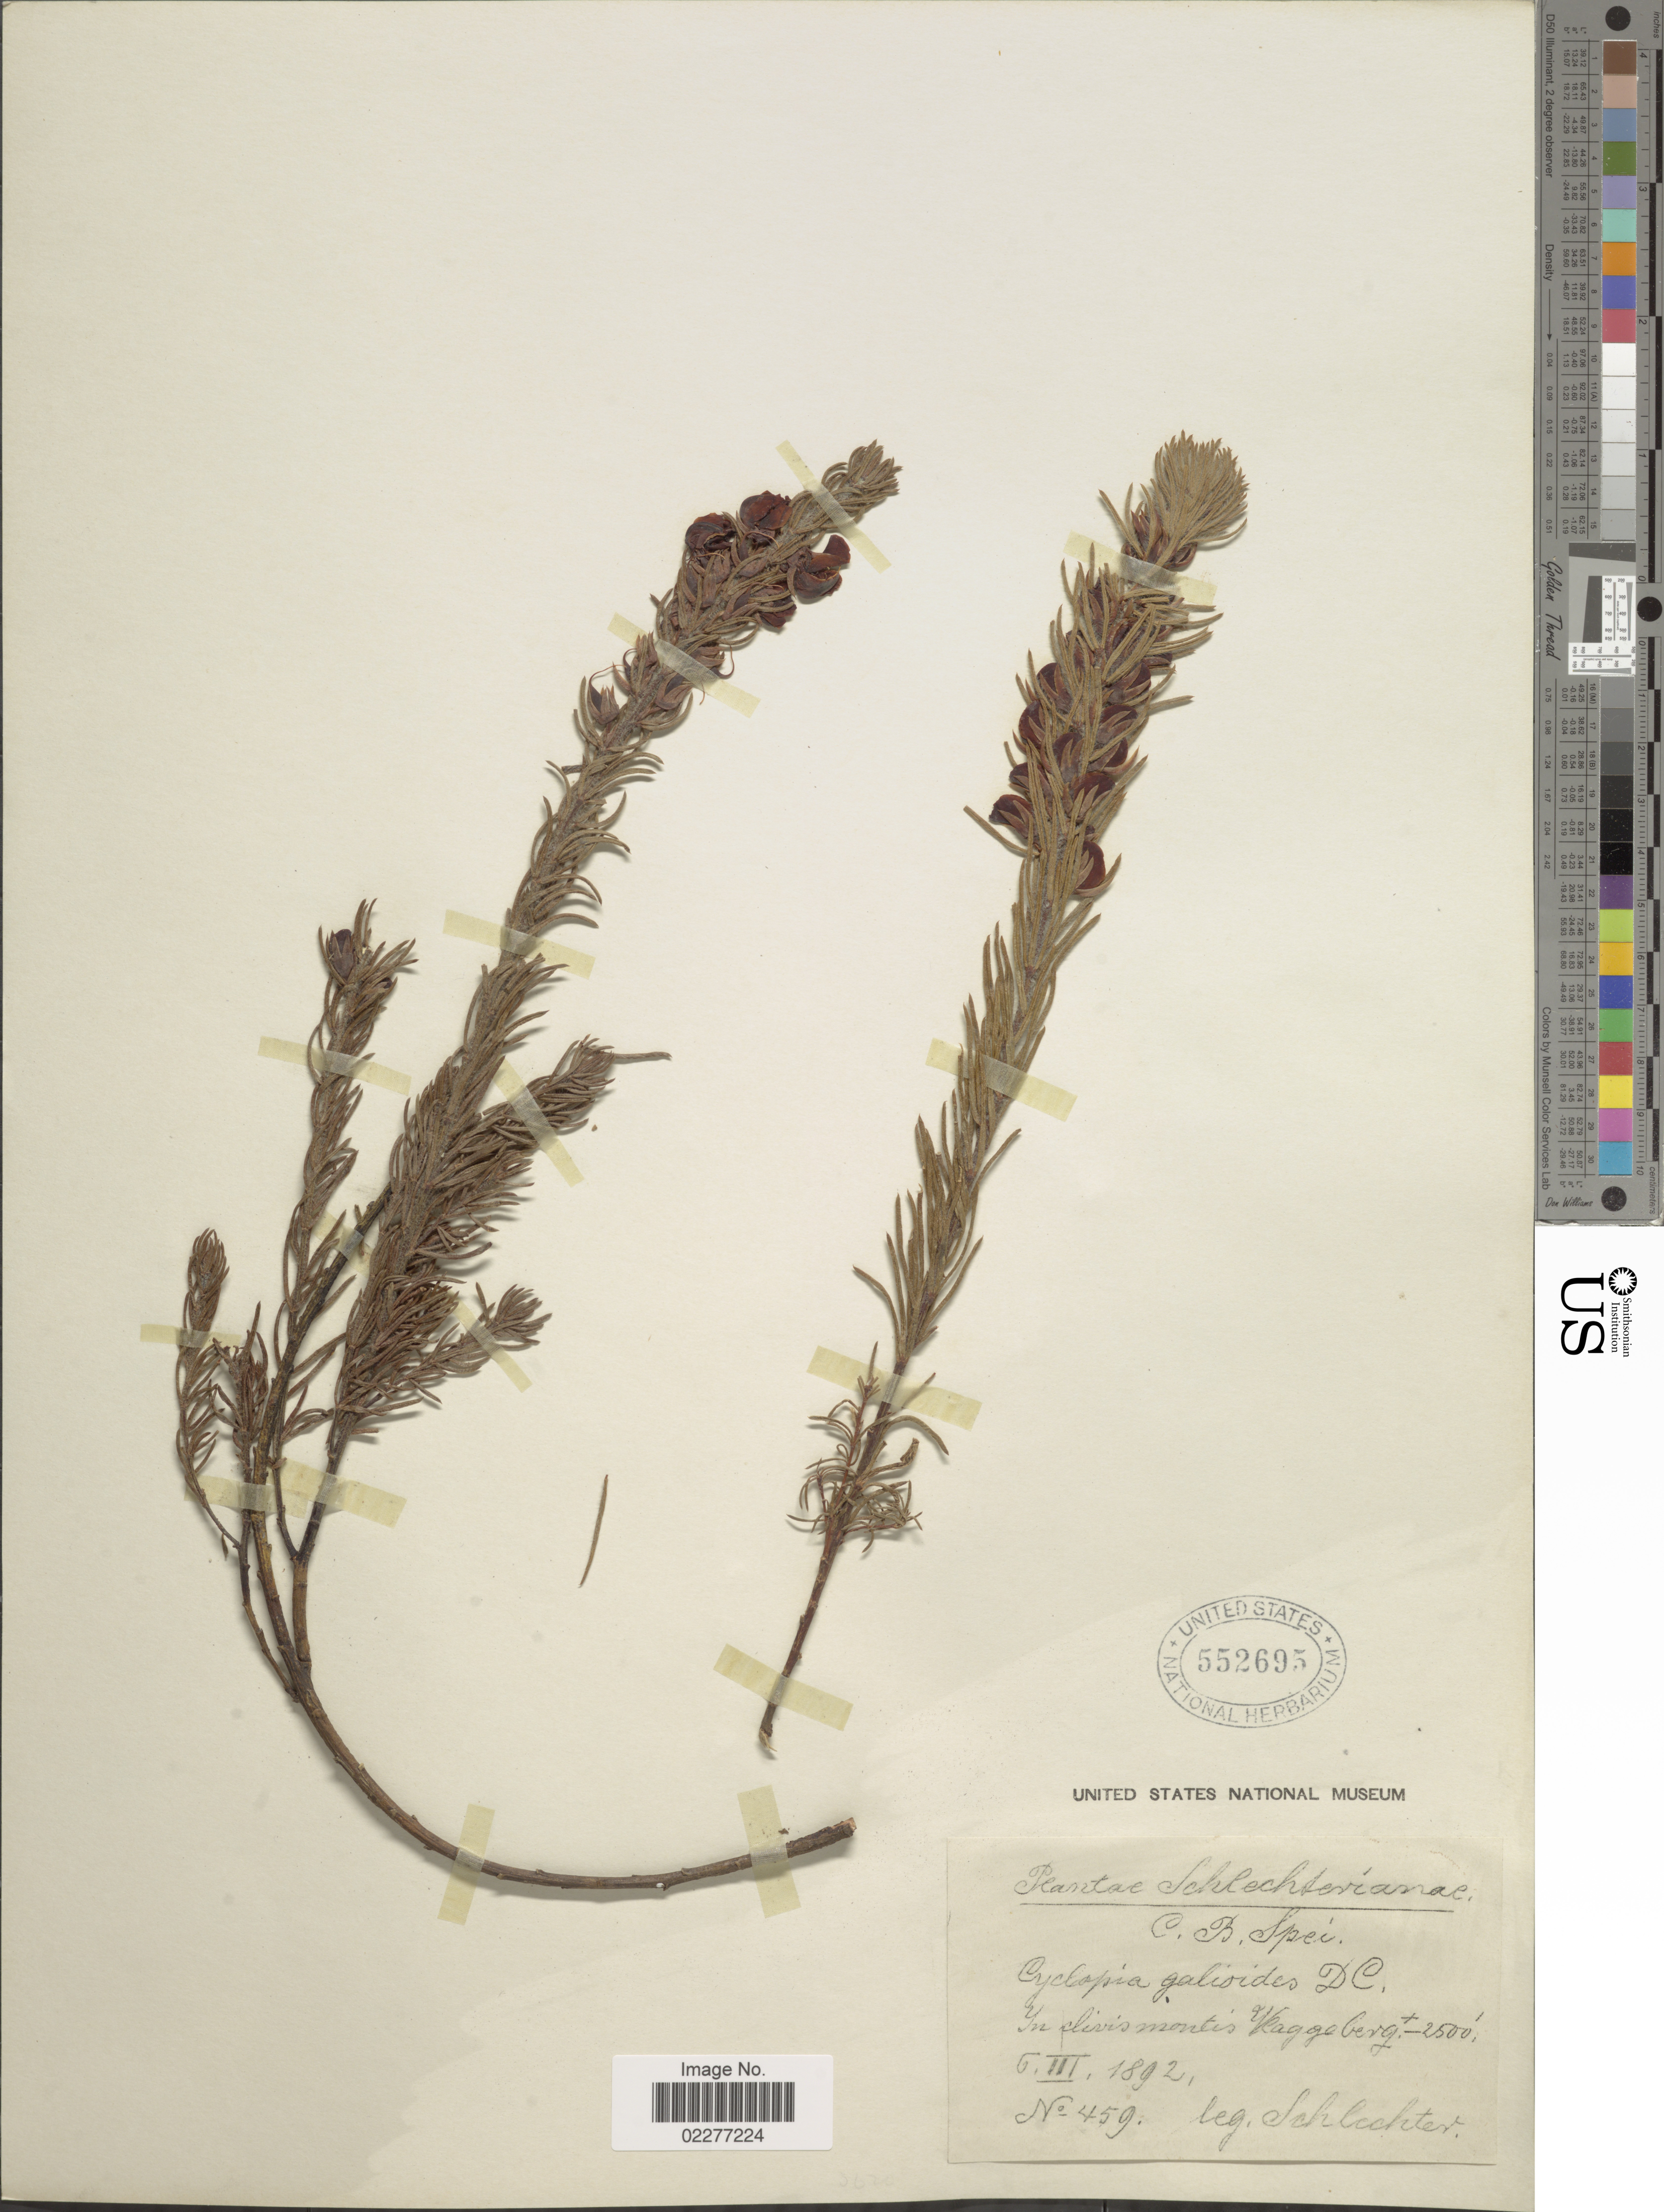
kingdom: Plantae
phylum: Tracheophyta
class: Magnoliopsida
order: Fabales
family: Fabaceae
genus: Cyclopia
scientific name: Cyclopia galioides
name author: DC.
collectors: Schlechter, --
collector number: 459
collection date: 1892-03-06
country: South Africa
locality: In clivis montis Kaggeberg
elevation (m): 762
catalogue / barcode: US 552695